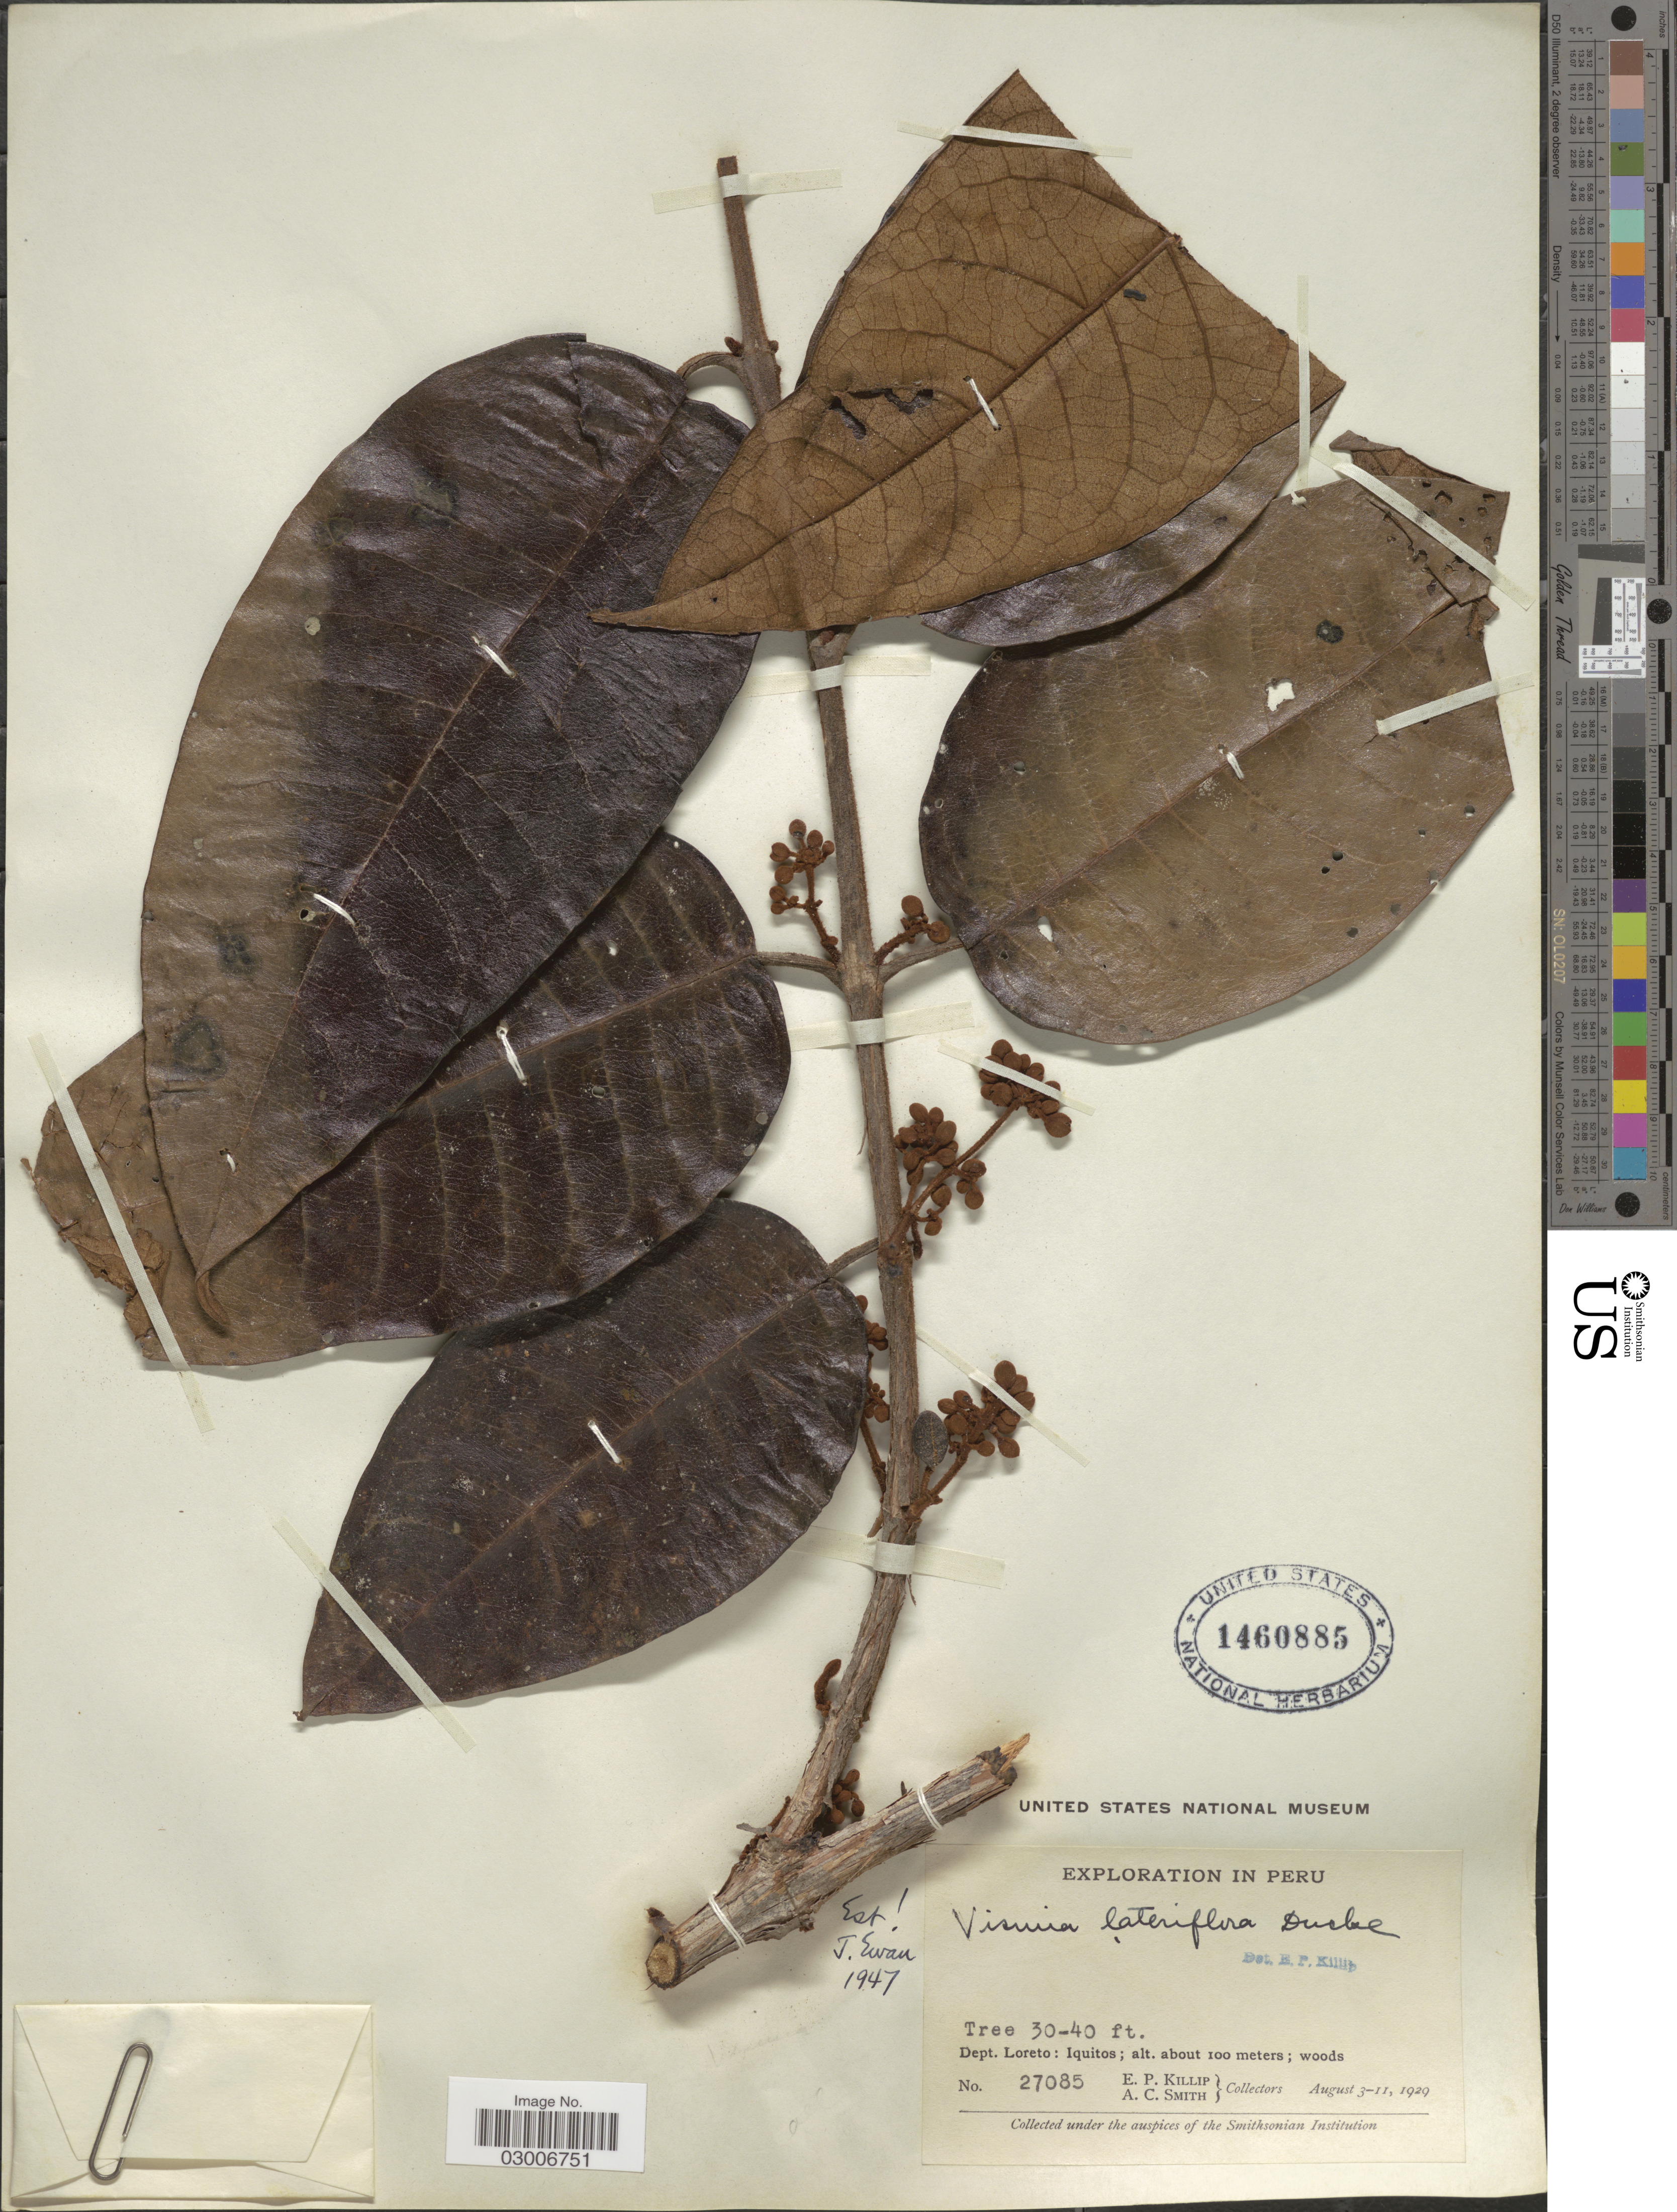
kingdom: Plantae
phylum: Tracheophyta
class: Magnoliopsida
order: Malpighiales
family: Hypericaceae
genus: Vismia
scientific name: Vismia lateriflora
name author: Ducke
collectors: E. P. Killip & A. C. Smith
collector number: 27085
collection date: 1929-08-03/1929-08-11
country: Peru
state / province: Loreto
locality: Dept. Loreto: Iquitos.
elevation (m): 100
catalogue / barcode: US 1460885